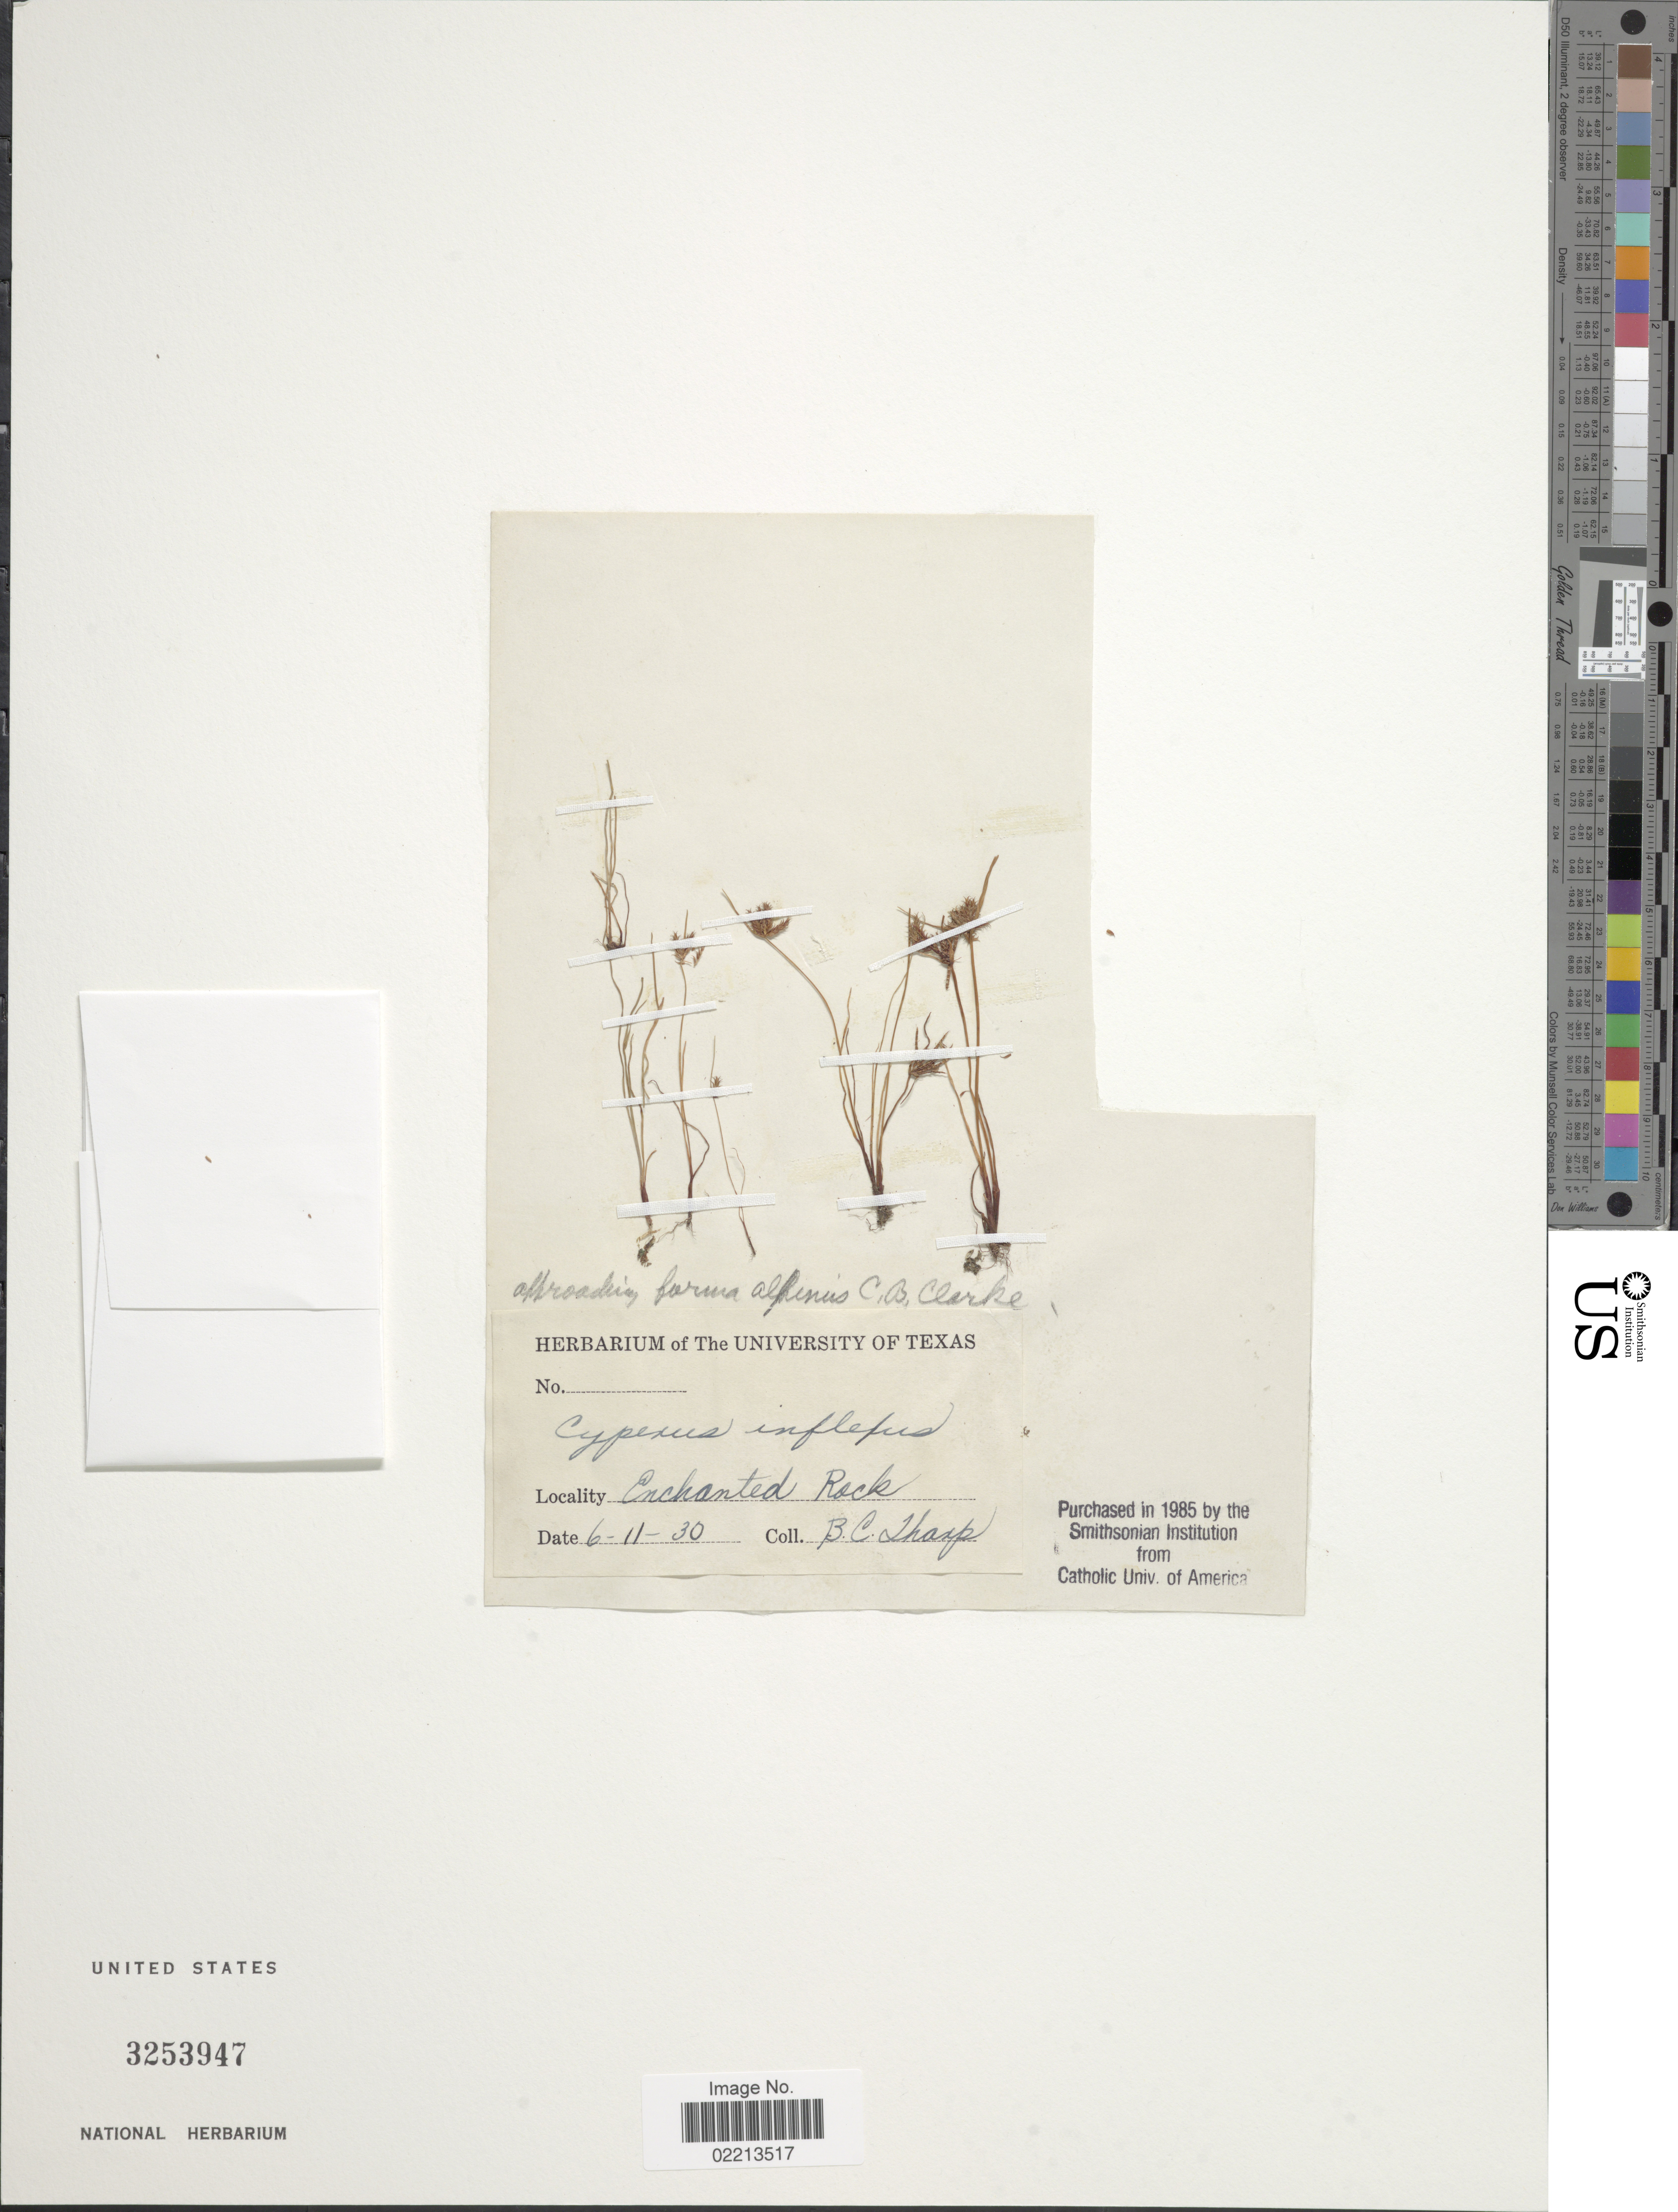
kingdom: Plantae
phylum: Tracheophyta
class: Liliopsida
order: Poales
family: Cyperaceae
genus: Cyperus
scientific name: Cyperus squarrosus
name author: L.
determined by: Strong, Mark T., (BOT), Smithsonian Institution - National Museum of Natural History (UNITED STATES)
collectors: B. C. Tharp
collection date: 1930-11-06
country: United States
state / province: Texas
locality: Enchanted Rock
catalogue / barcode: US 3253947